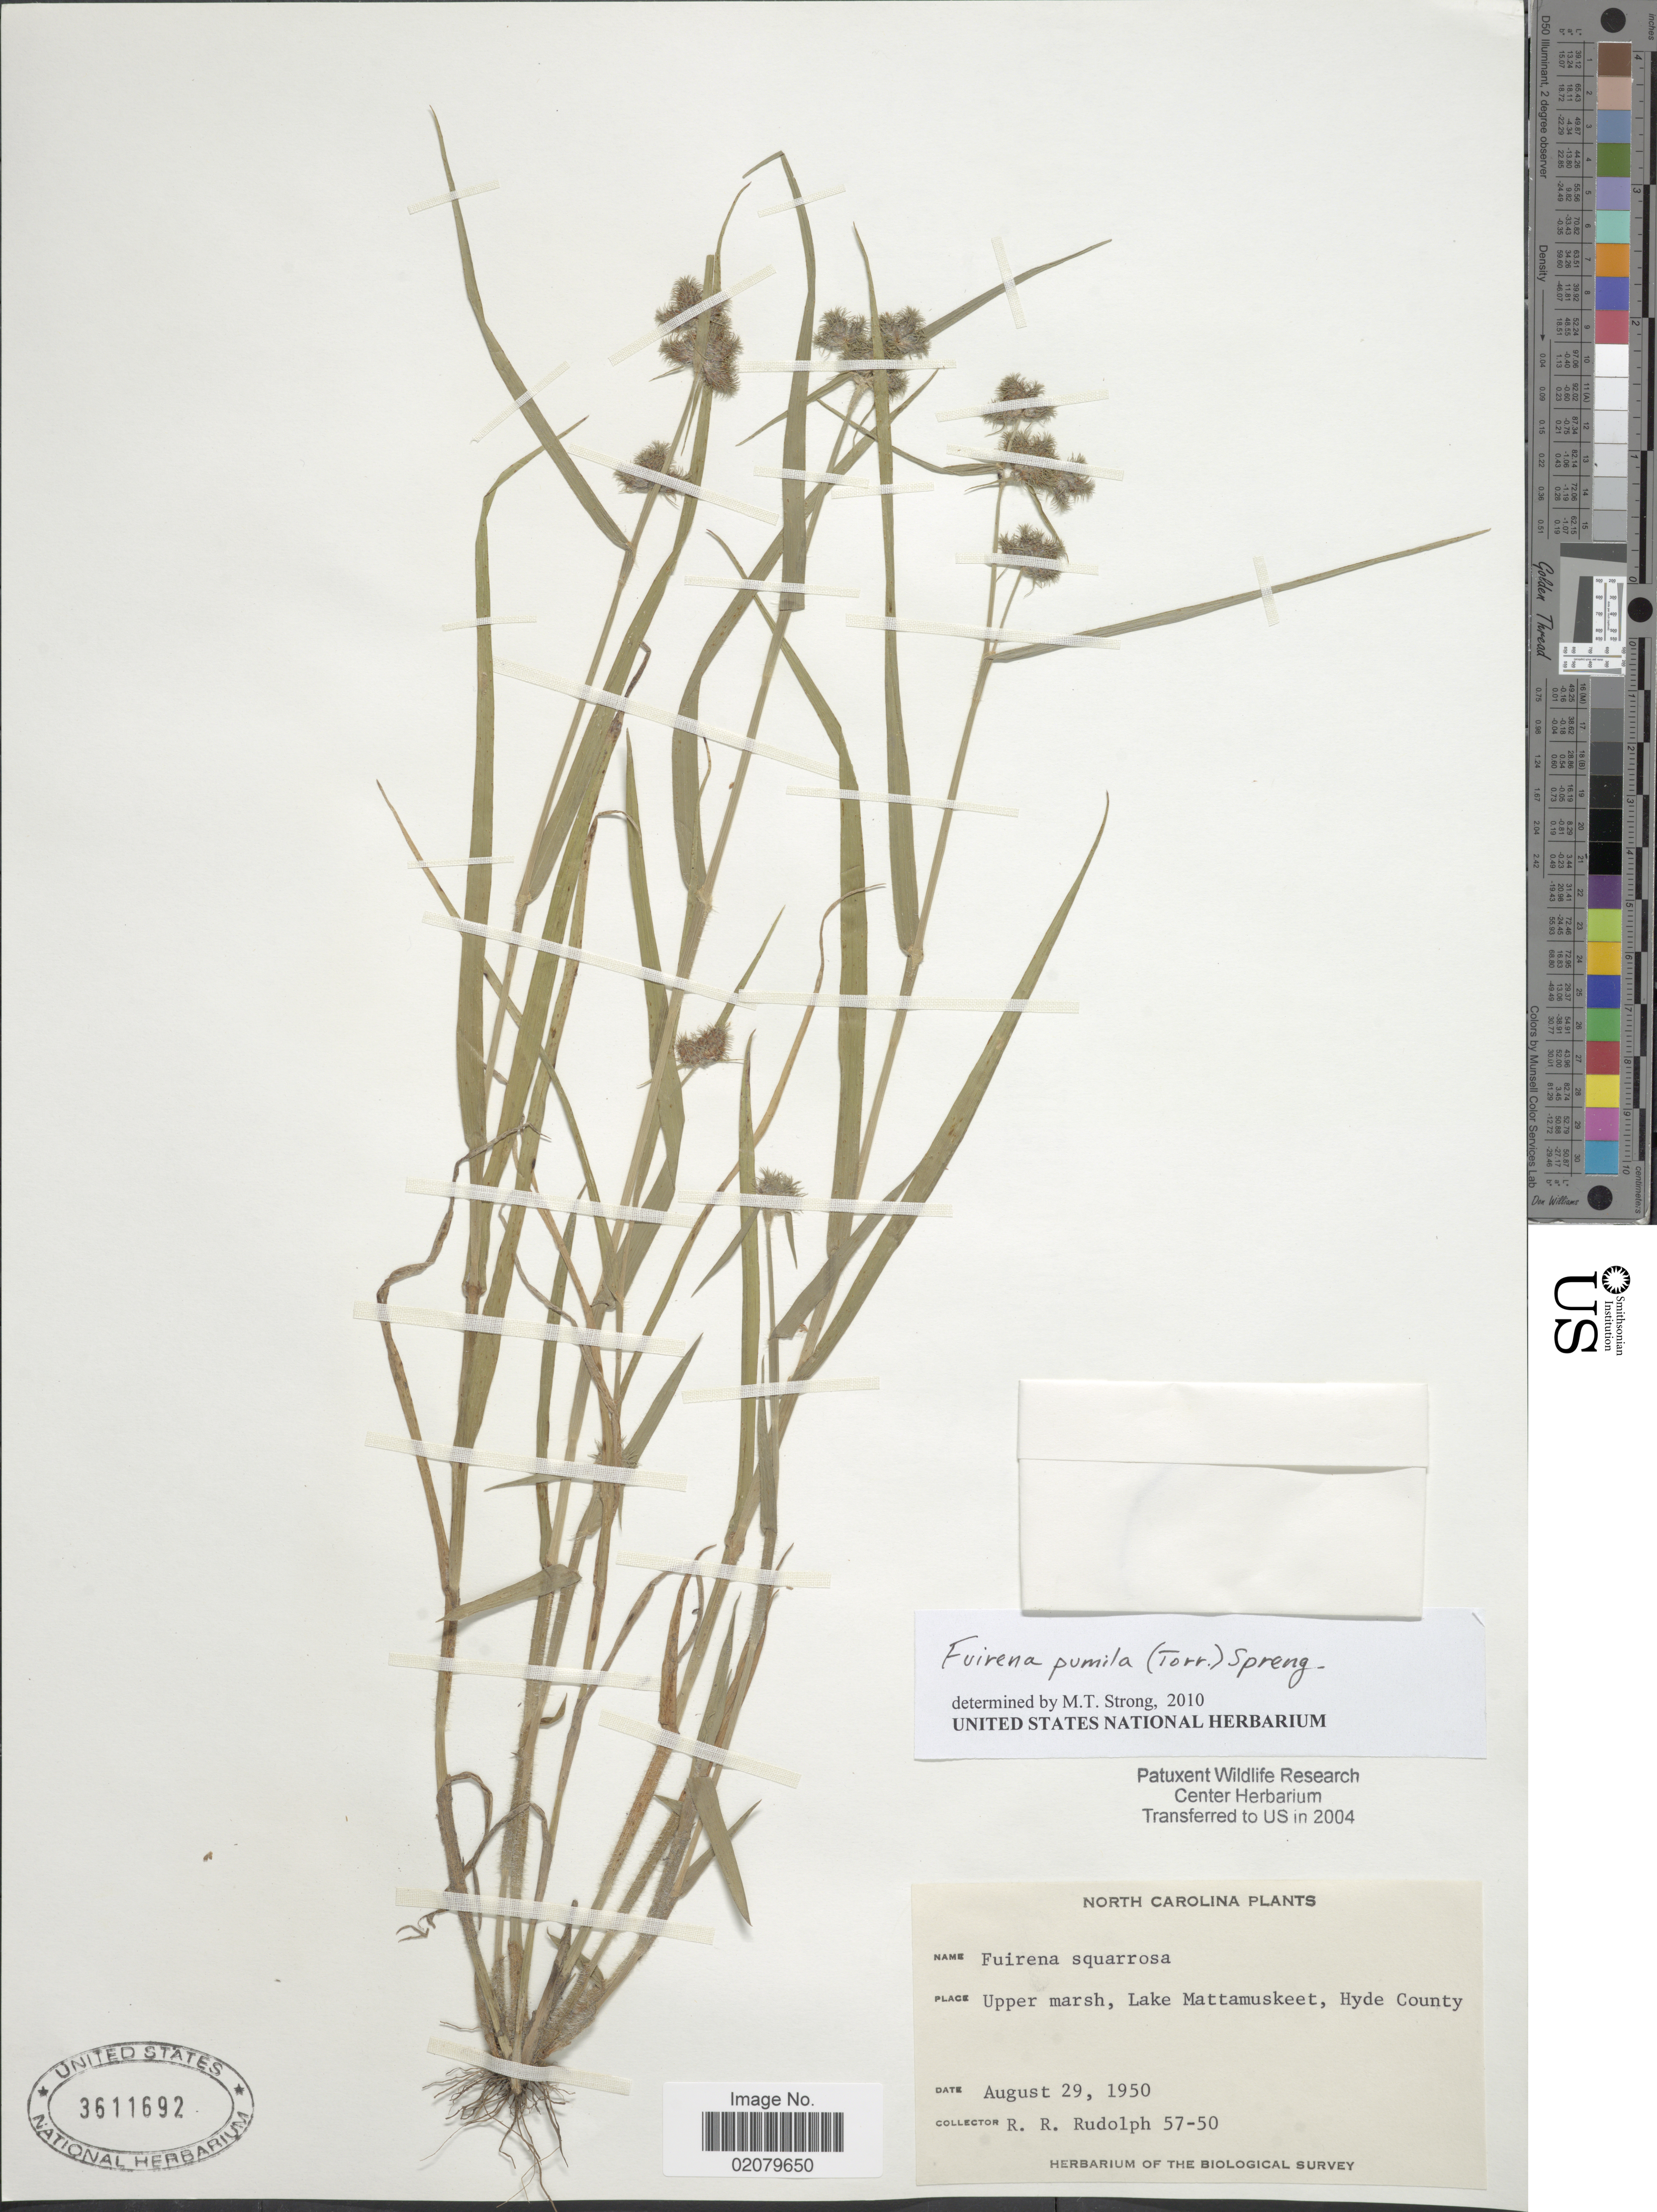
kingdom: Plantae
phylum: Tracheophyta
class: Liliopsida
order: Poales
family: Cyperaceae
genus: Fuirena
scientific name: Fuirena pumila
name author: (Torr.) Spreng.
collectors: R. Rudolph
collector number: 57-50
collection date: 1950-08-29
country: United States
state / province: North Carolina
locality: Lake Mattamuskeet, Hyde County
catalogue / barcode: US 3611692